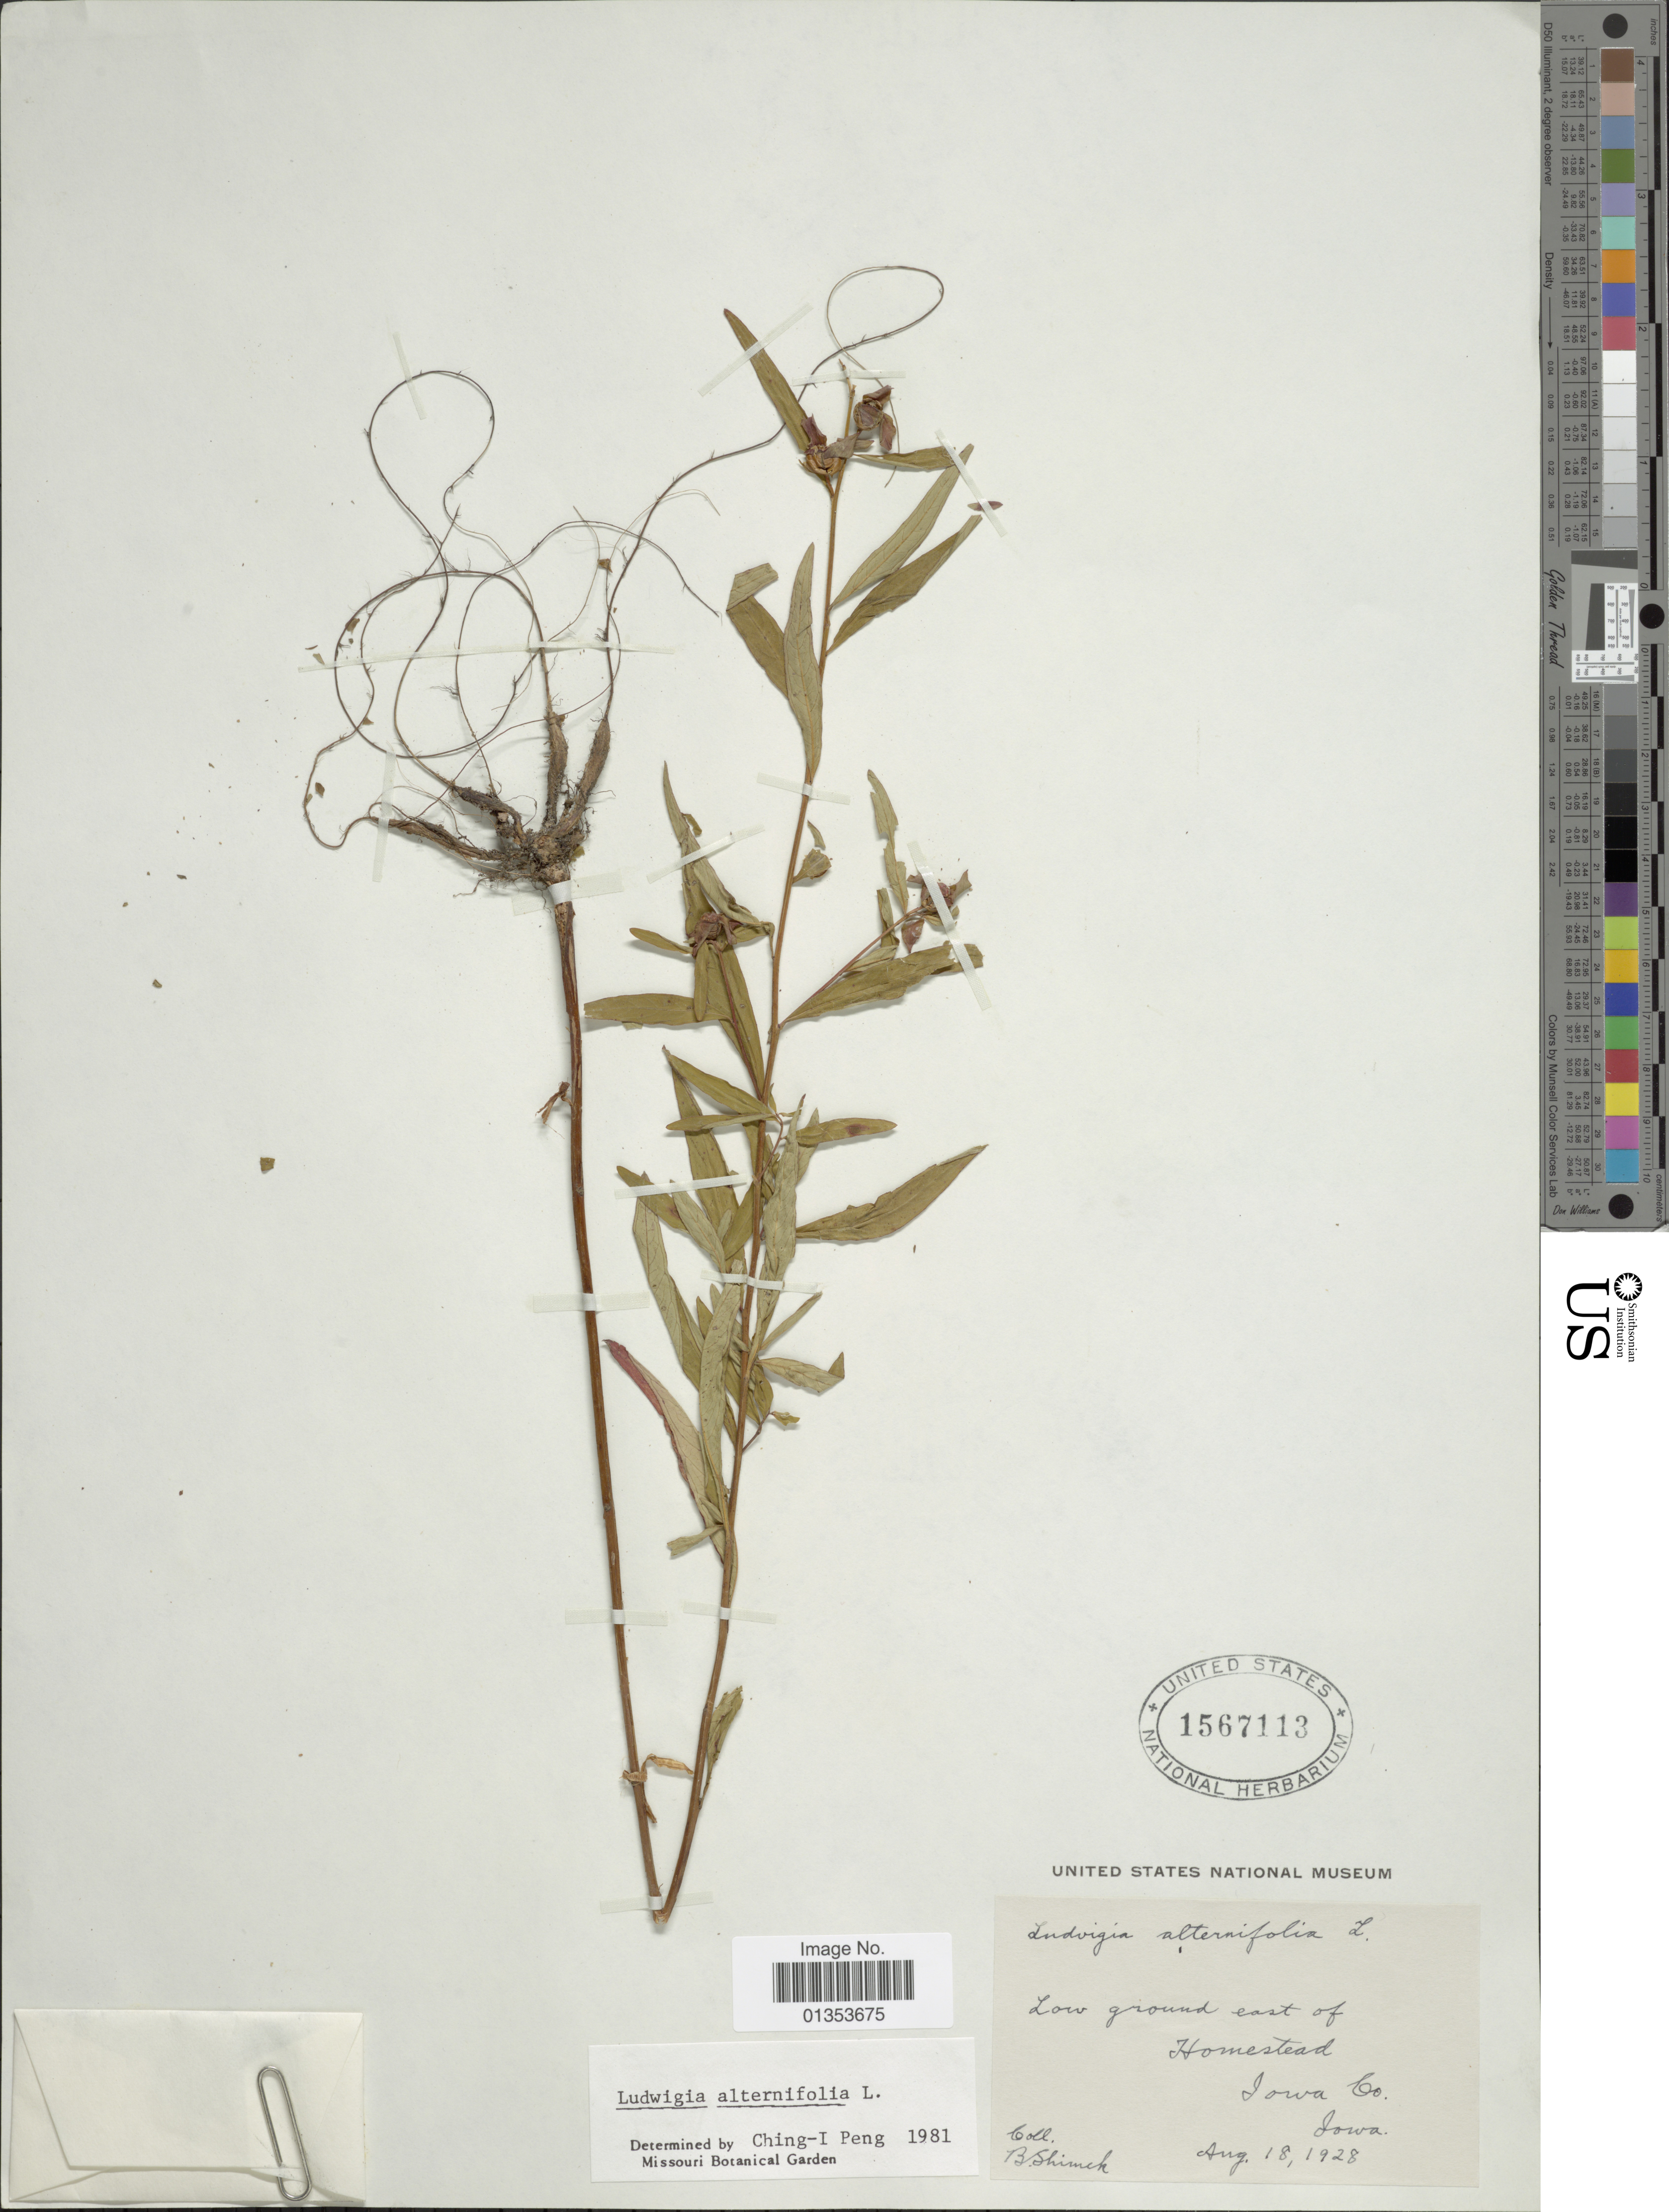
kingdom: Plantae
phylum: Tracheophyta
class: Magnoliopsida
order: Myrtales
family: Onagraceae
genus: Ludwigia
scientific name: Ludwigia alternifolia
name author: L.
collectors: B. Shimek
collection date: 1928-08-18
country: United States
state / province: Iowa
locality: Low ground east of Homestead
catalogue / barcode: US 1567113